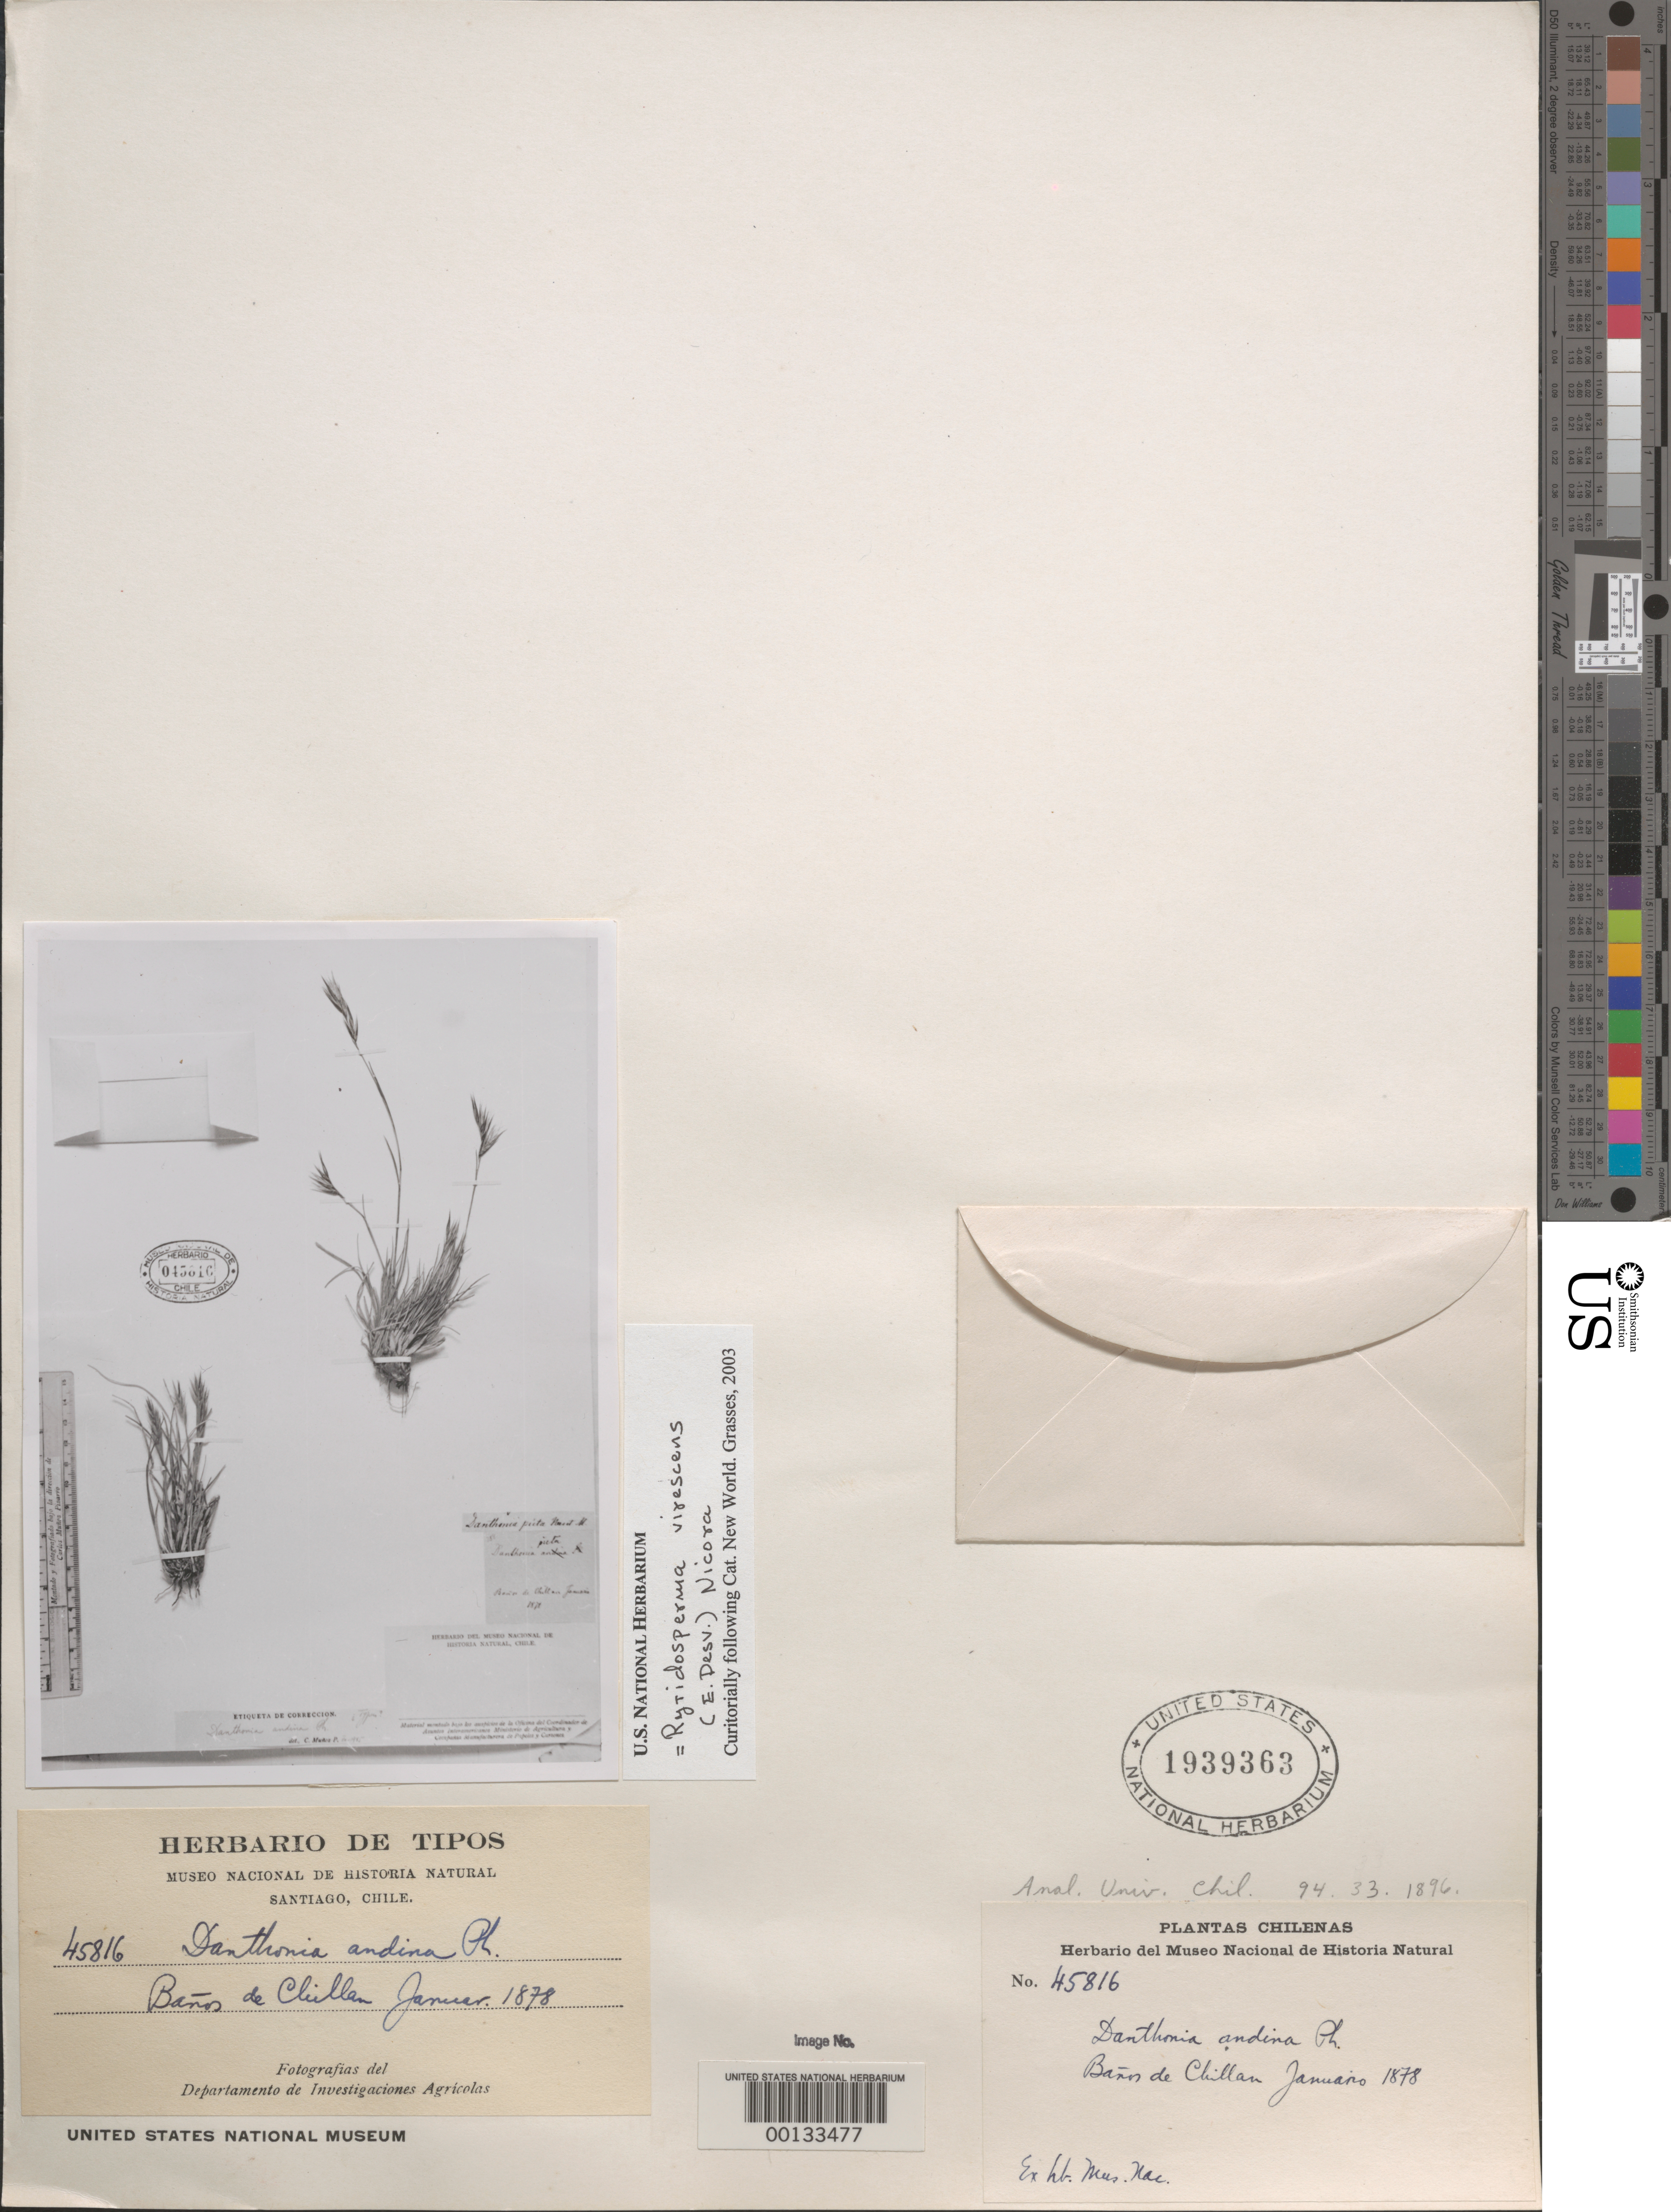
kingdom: Plantae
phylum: Tracheophyta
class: Liliopsida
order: Poales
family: Poaceae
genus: Rytidosperma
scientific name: Rytidosperma virescens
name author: (É. Desv.) Nicora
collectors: ex herb. Mus. Nac.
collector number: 45816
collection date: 1878-01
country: Chile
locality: Baños de Chillan. Chilenas.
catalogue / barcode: US 1939363